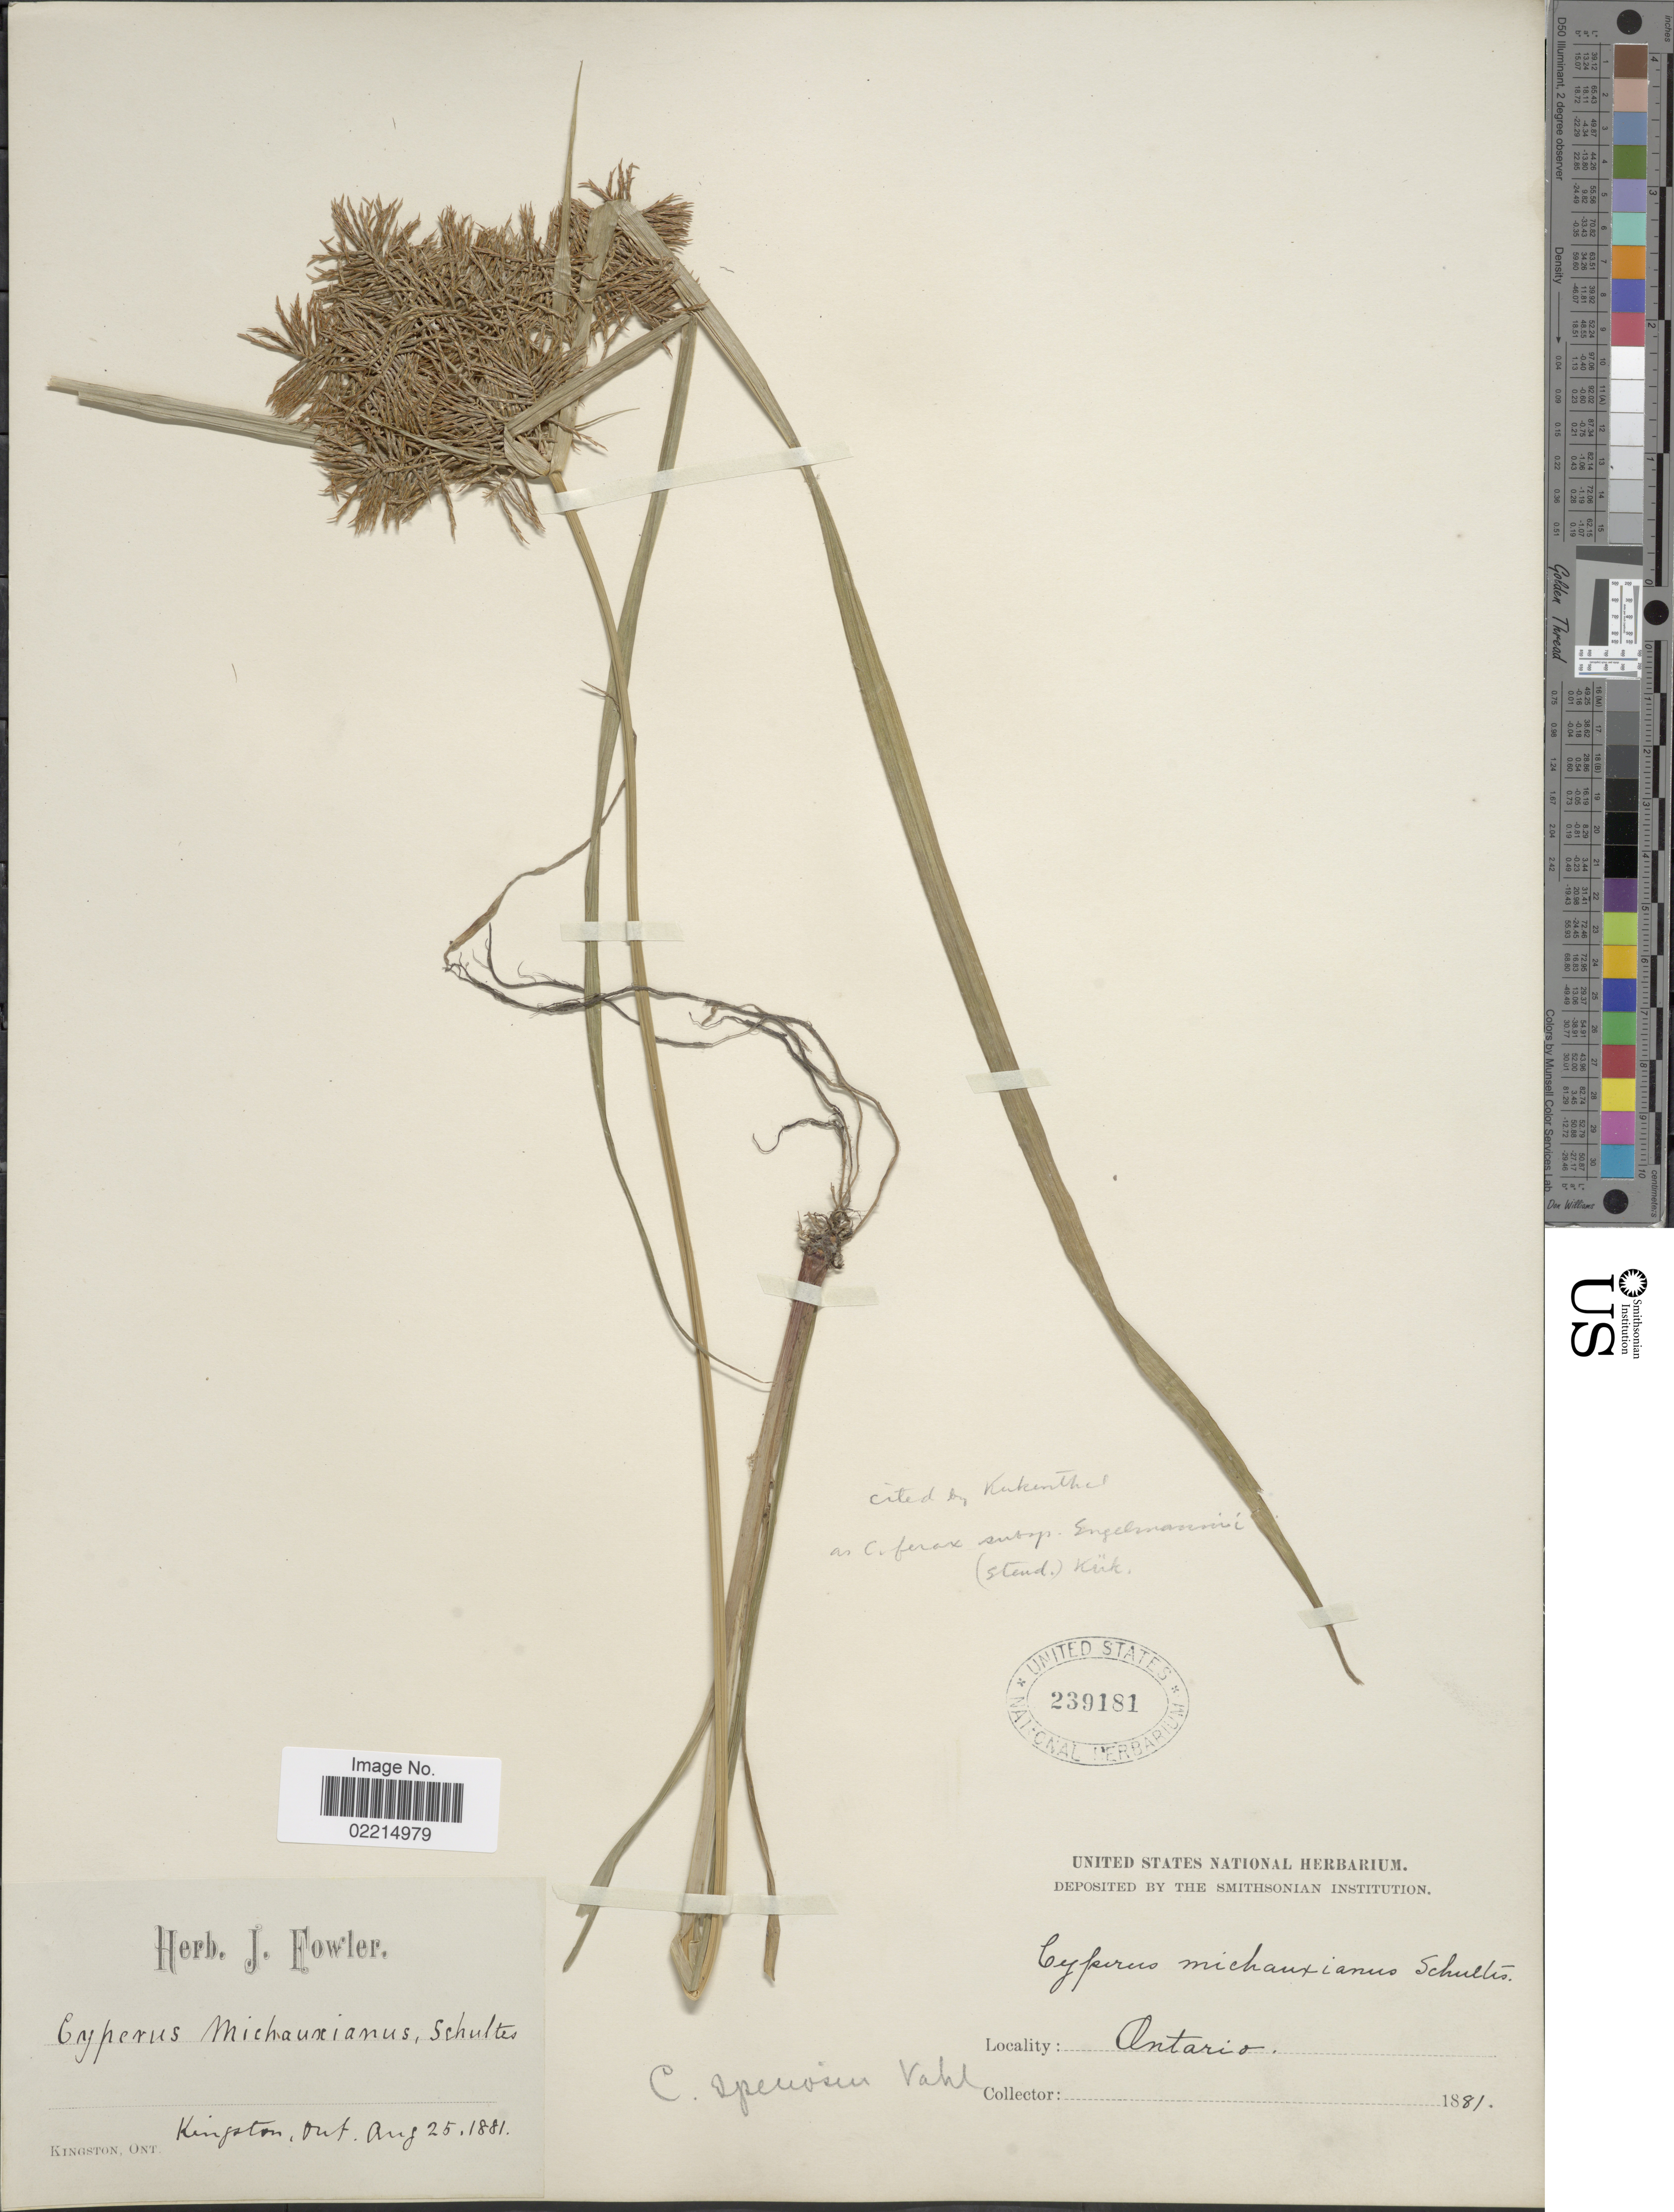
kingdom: Plantae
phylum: Tracheophyta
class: Liliopsida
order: Poales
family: Cyperaceae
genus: Cyperus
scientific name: Cyperus engelmannii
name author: Steud.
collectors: ex herb. J. Fowler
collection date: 1881-08-25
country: Canada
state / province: Ontario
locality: Kingston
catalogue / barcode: US 239181